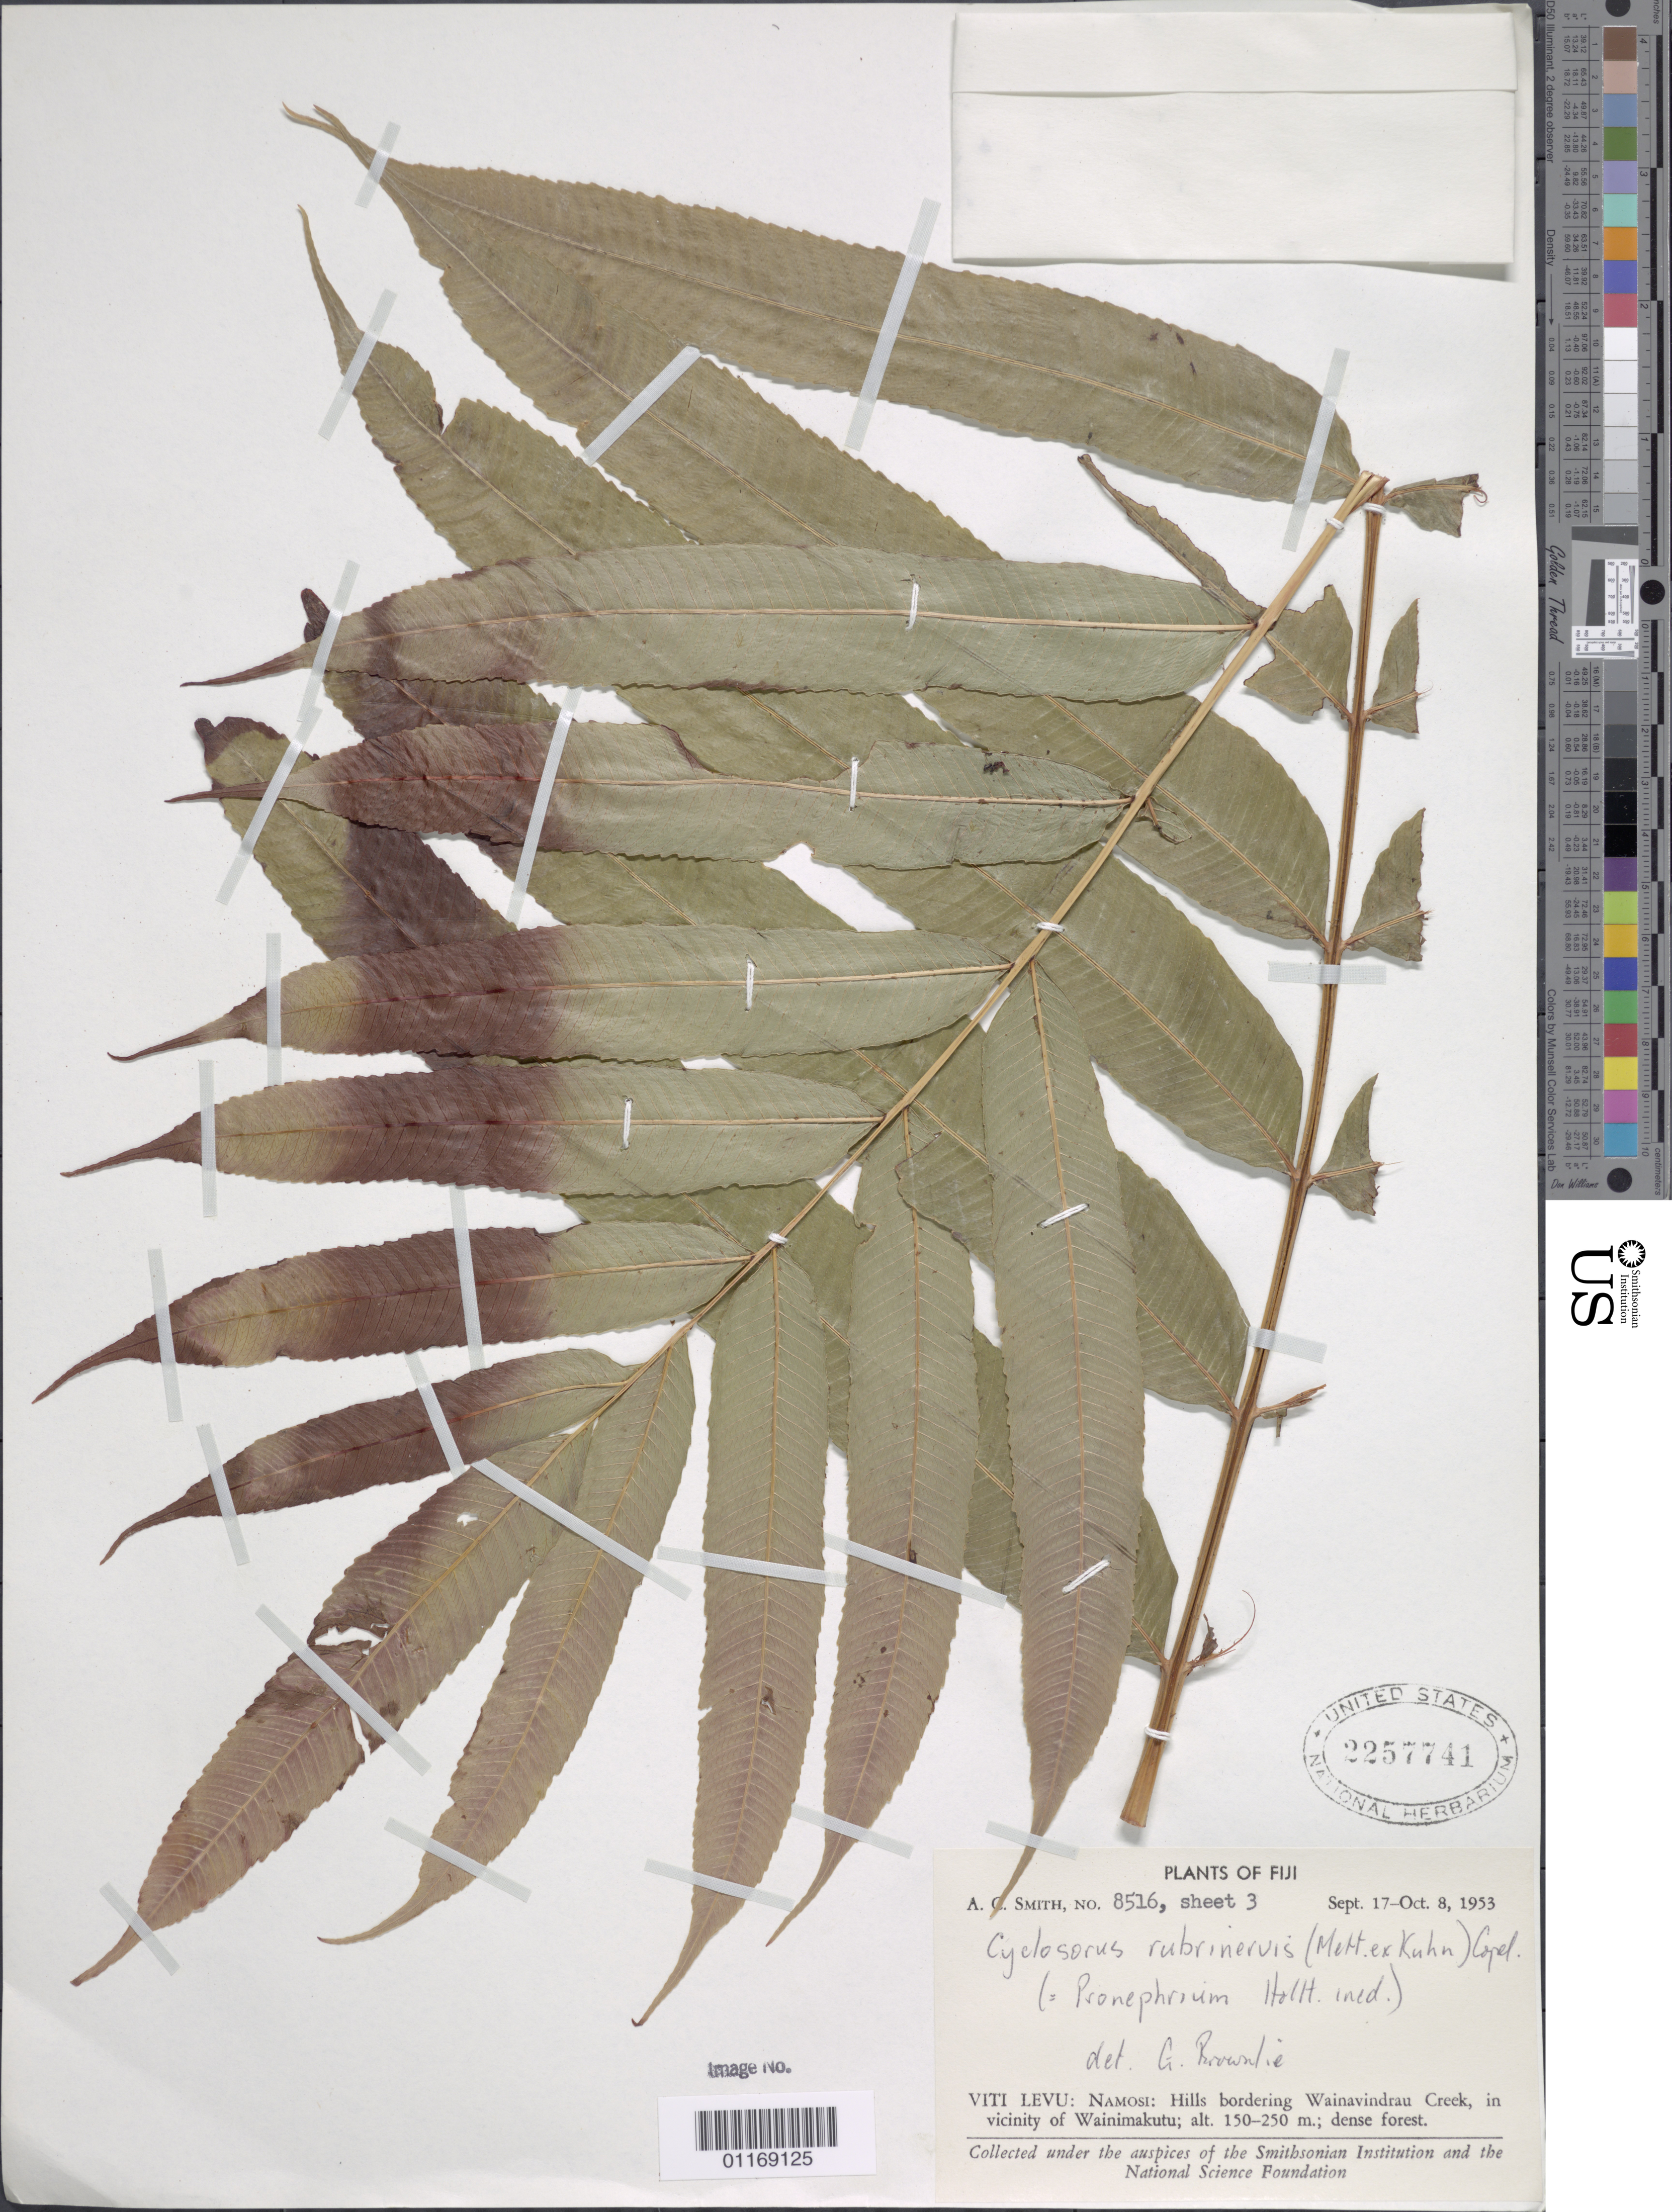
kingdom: Plantae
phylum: Tracheophyta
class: Polypodiopsida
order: Polypodiales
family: Thelypteridaceae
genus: Pronephrium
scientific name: Pronephrium rubrinerve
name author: (Mett.) Holttum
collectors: A. C. Smith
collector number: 8516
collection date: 1953-09-17/1953-10-08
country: Fiji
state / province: Central Division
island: Viti Levu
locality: Hills bordering Wainavindrau Creek, in vicinity of Wainimakutu, Namosi Prov., Viti Levu, Fiji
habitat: Dense forest.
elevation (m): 150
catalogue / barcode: US 2257741